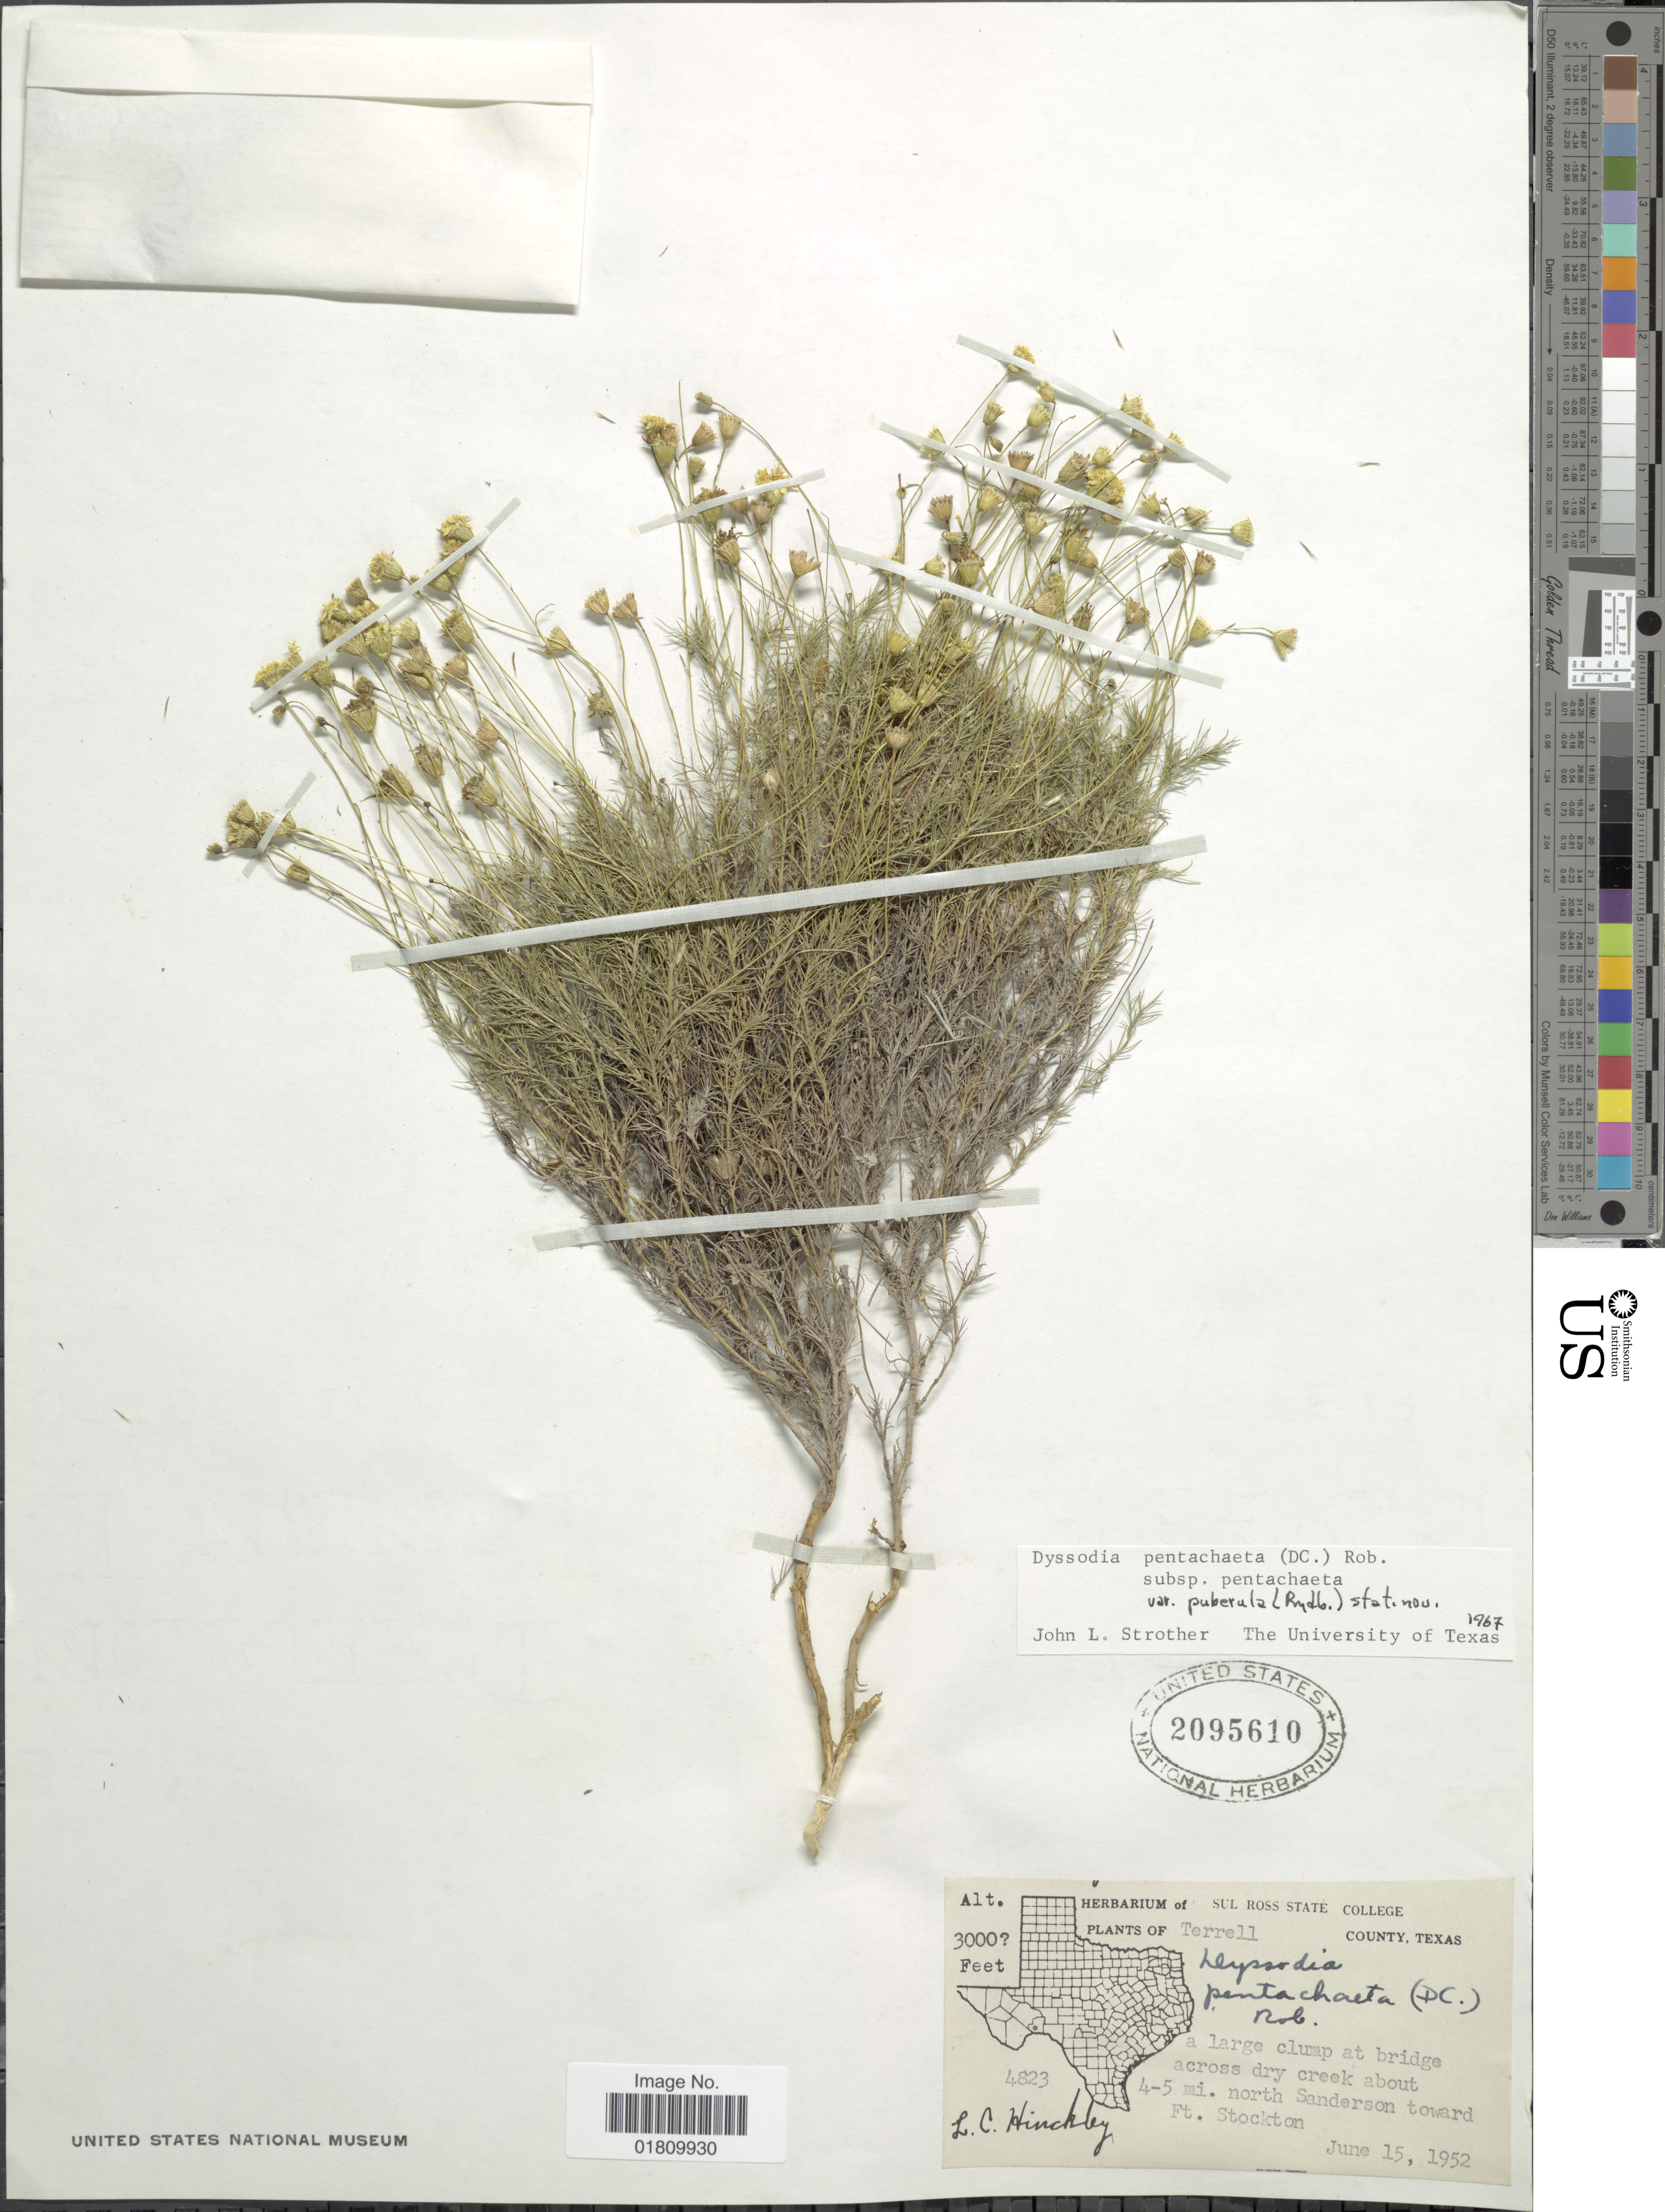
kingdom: Plantae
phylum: Tracheophyta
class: Magnoliopsida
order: Asterales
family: Asteraceae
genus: Thymophylla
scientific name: Thymophylla pentachaeta var. puberula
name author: (Rydb.) Strother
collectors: L. Hinckley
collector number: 4823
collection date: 1952-06-15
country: United States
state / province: Texas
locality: Terrell County, a large clump at bridge across dry creek about 4-5 mi. north Sanderson toward Ft. Stockton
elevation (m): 914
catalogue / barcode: US 2095610